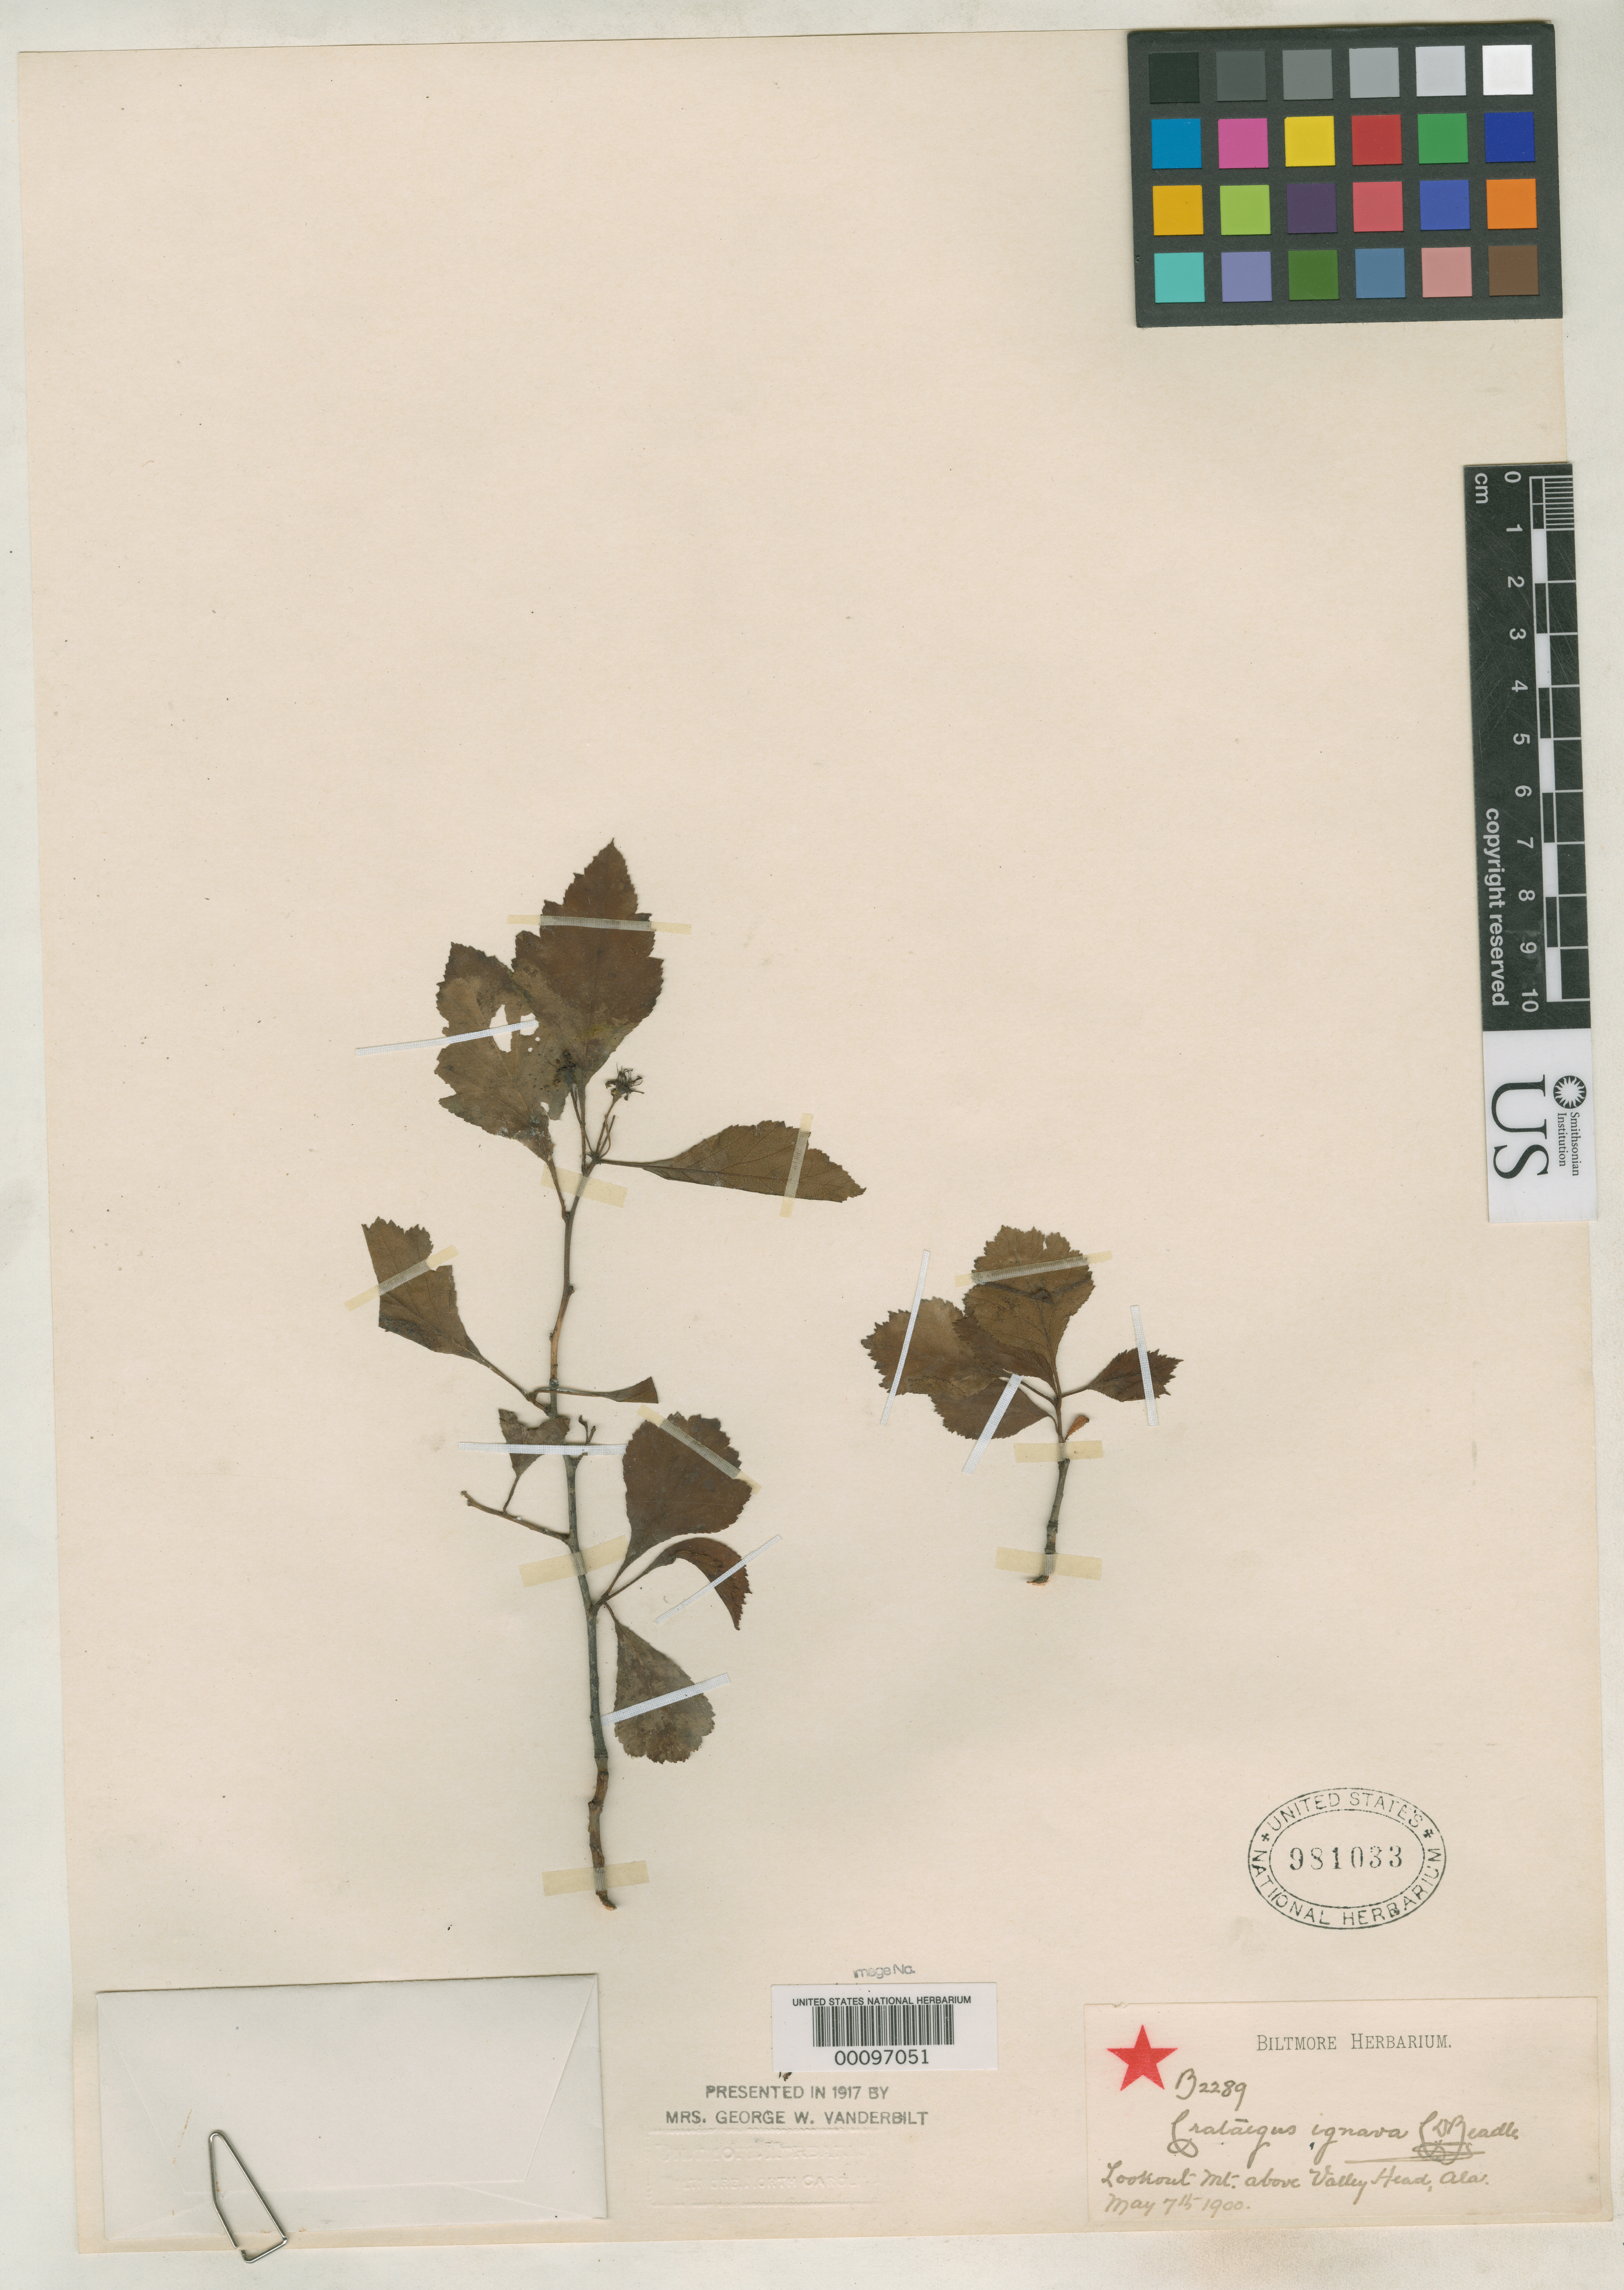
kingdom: Plantae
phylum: Tracheophyta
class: Magnoliopsida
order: Rosales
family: Rosaceae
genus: Crataegus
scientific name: Crataegus ignava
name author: Beadle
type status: Syntype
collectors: ex herb. Biltmore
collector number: B 2289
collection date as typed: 07 May 1900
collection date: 1900-05-07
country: United States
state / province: Alabama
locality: Lookout Mountain, Valley Head, Ala.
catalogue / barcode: US 981033